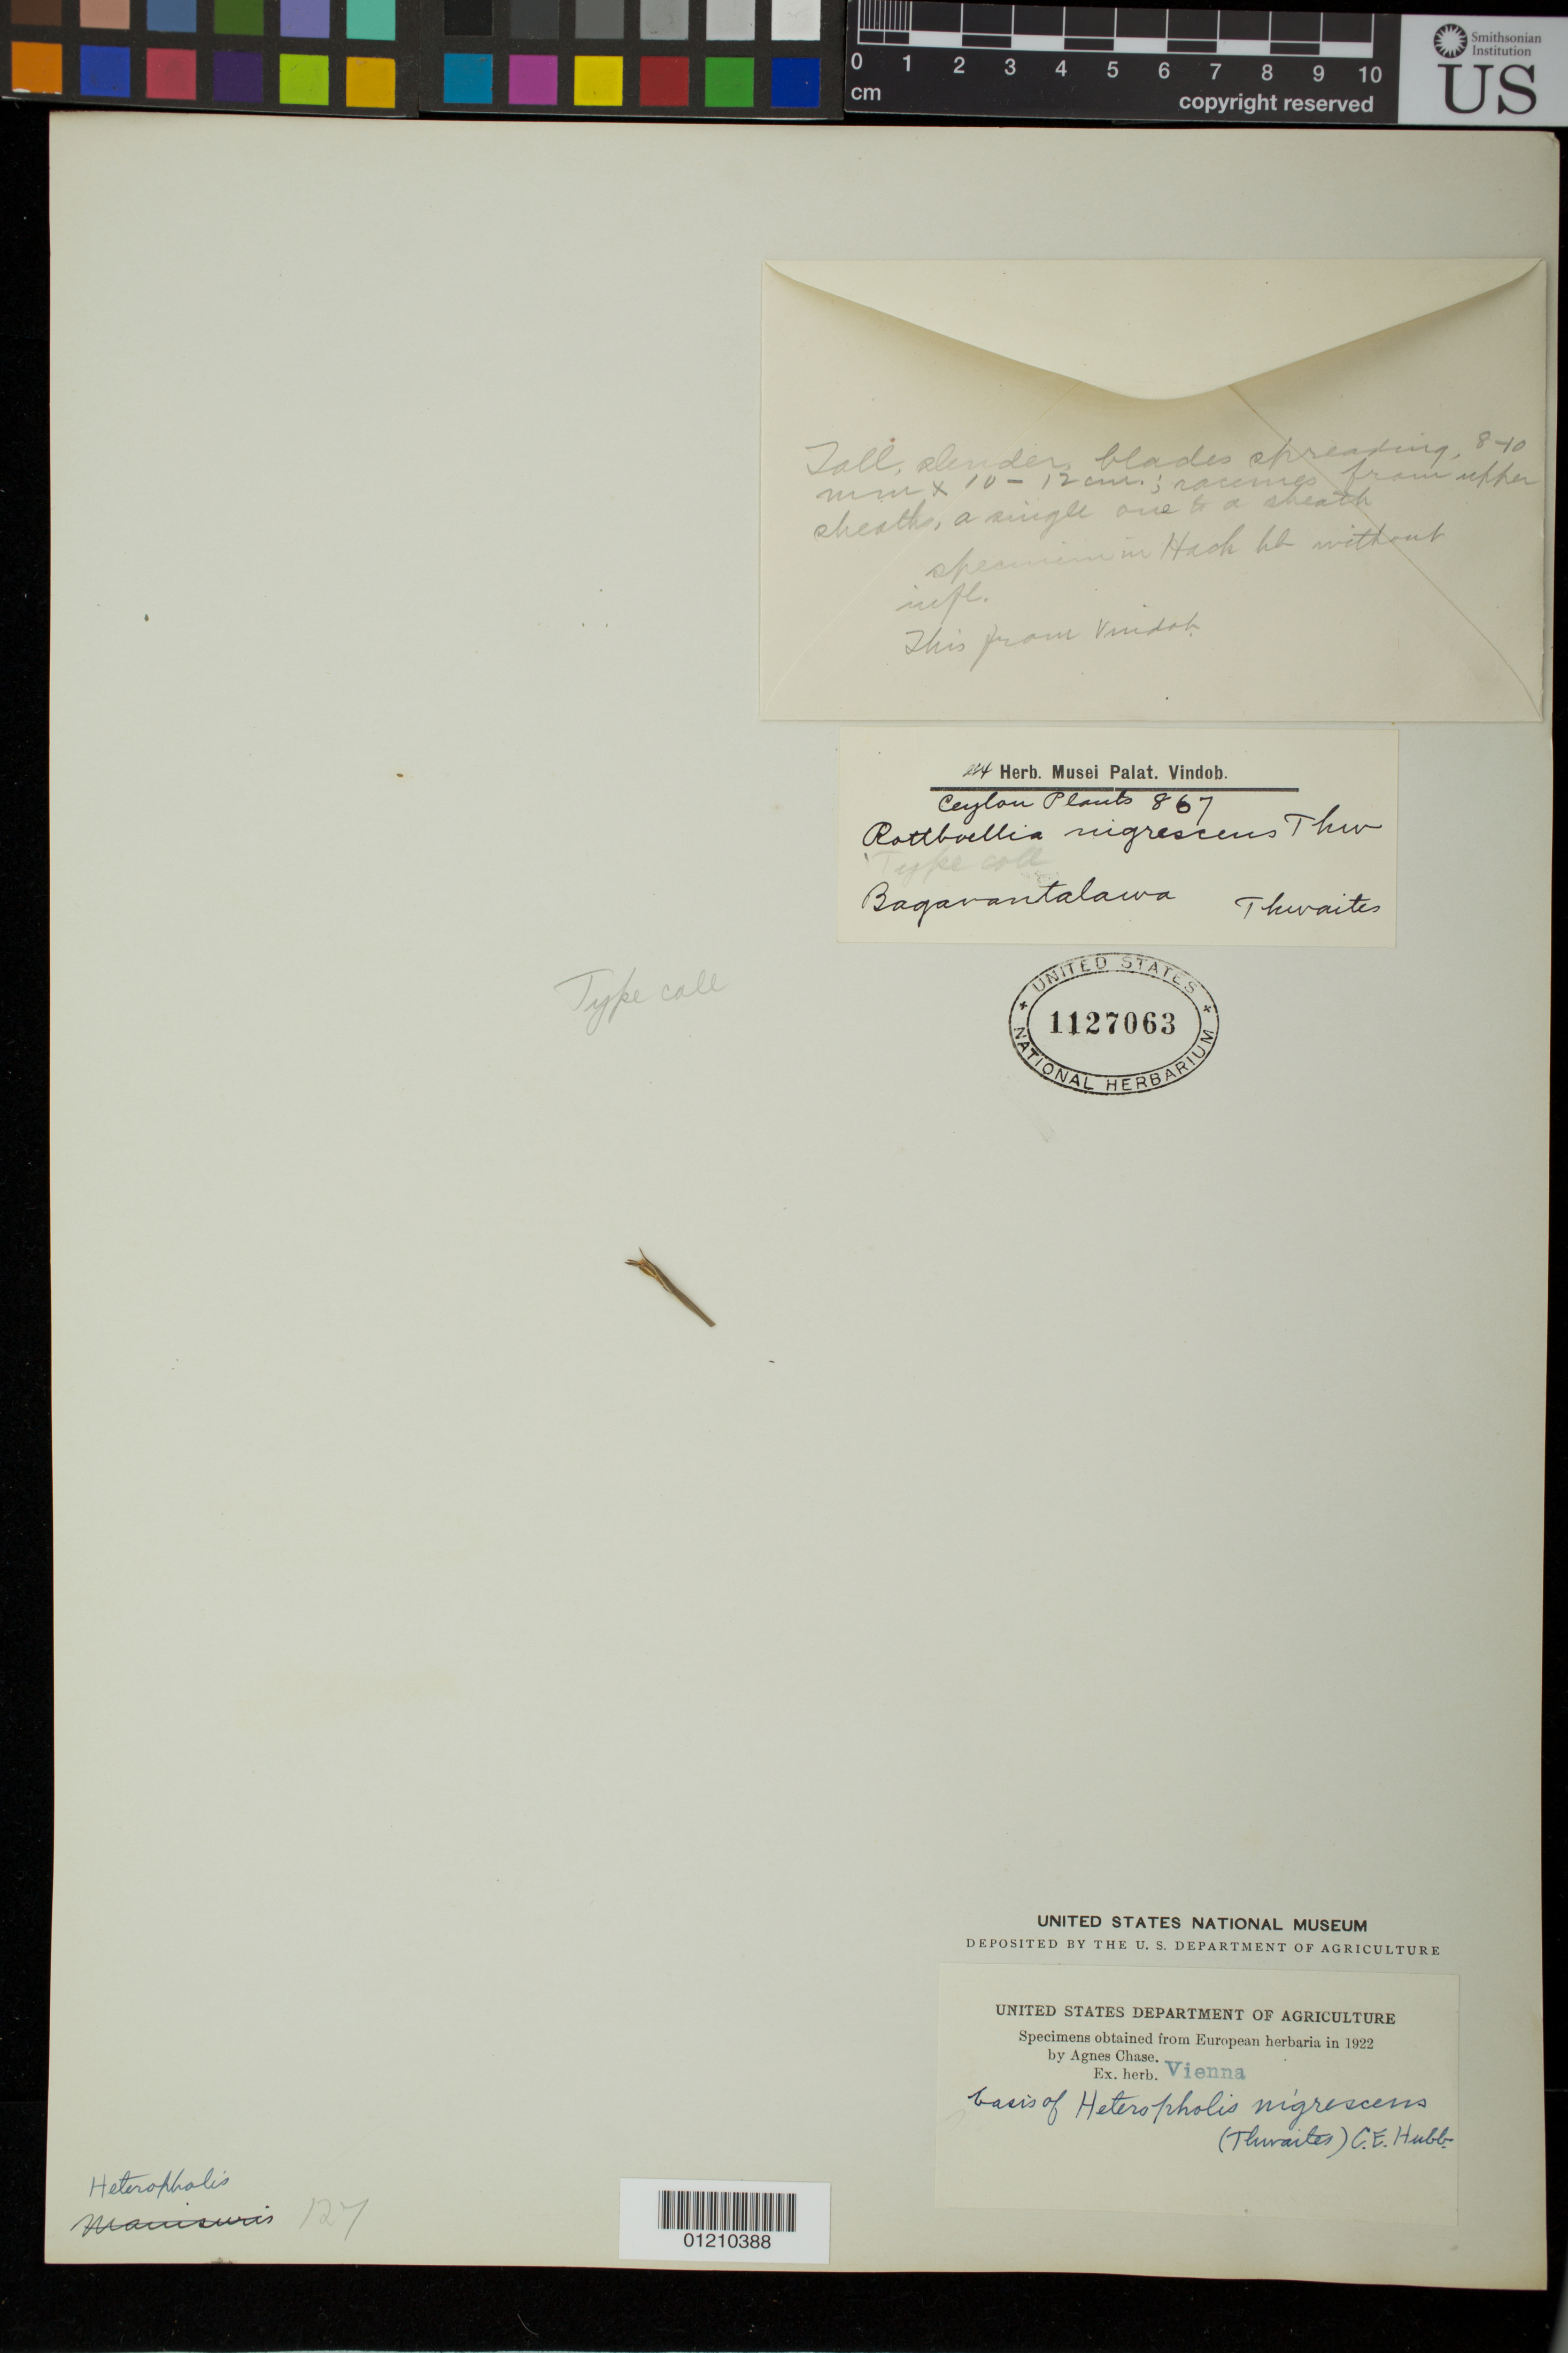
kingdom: Plantae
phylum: Tracheophyta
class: Liliopsida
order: Poales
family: Poaceae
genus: Rottboellia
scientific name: Rottboellia nigrescens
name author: Thwaites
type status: Type Collection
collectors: G. H. K. Thwaites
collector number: CP 867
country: Sri Lanka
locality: Bagavantalawa.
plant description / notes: Fragmentary material of type specimen ex herb. Vienna.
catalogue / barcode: US 1127063